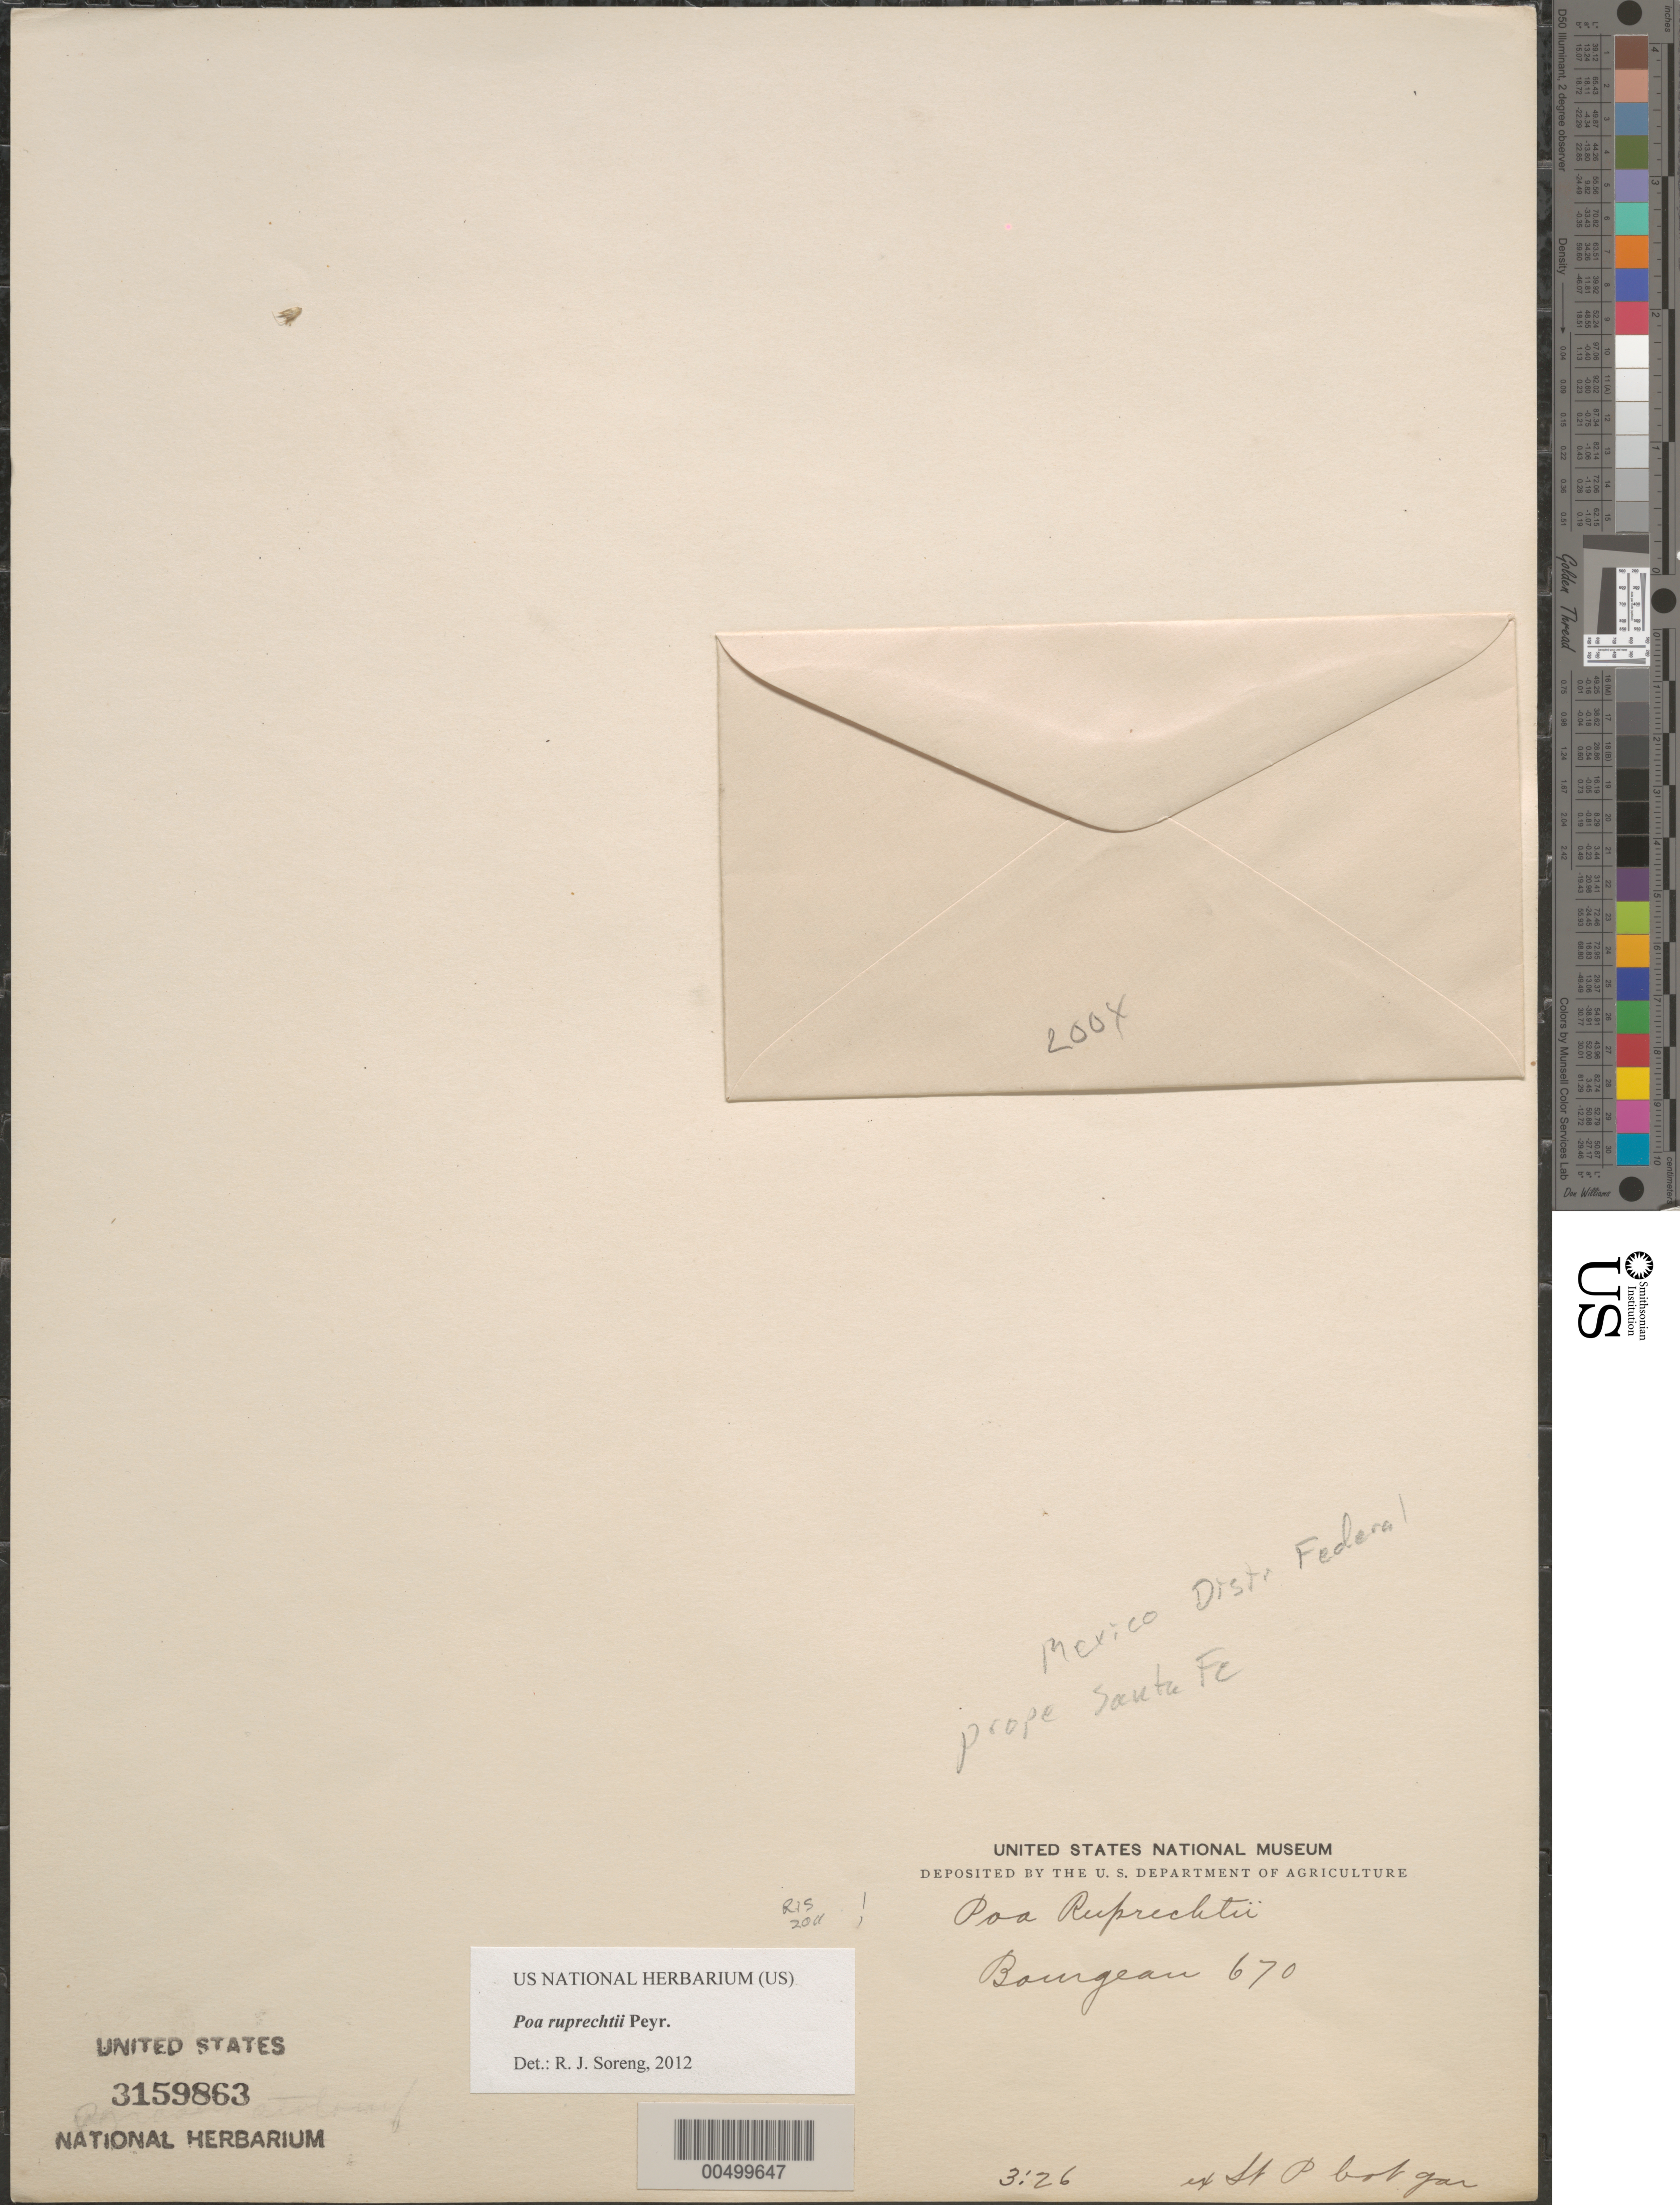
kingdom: Plantae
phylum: Tracheophyta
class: Liliopsida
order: Poales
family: Poaceae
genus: Poa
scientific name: Poa ruprechtii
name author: Peyr.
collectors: E. Bourgeau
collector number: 670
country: Mexico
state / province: Jalisco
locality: San Ramon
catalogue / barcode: US 3159863